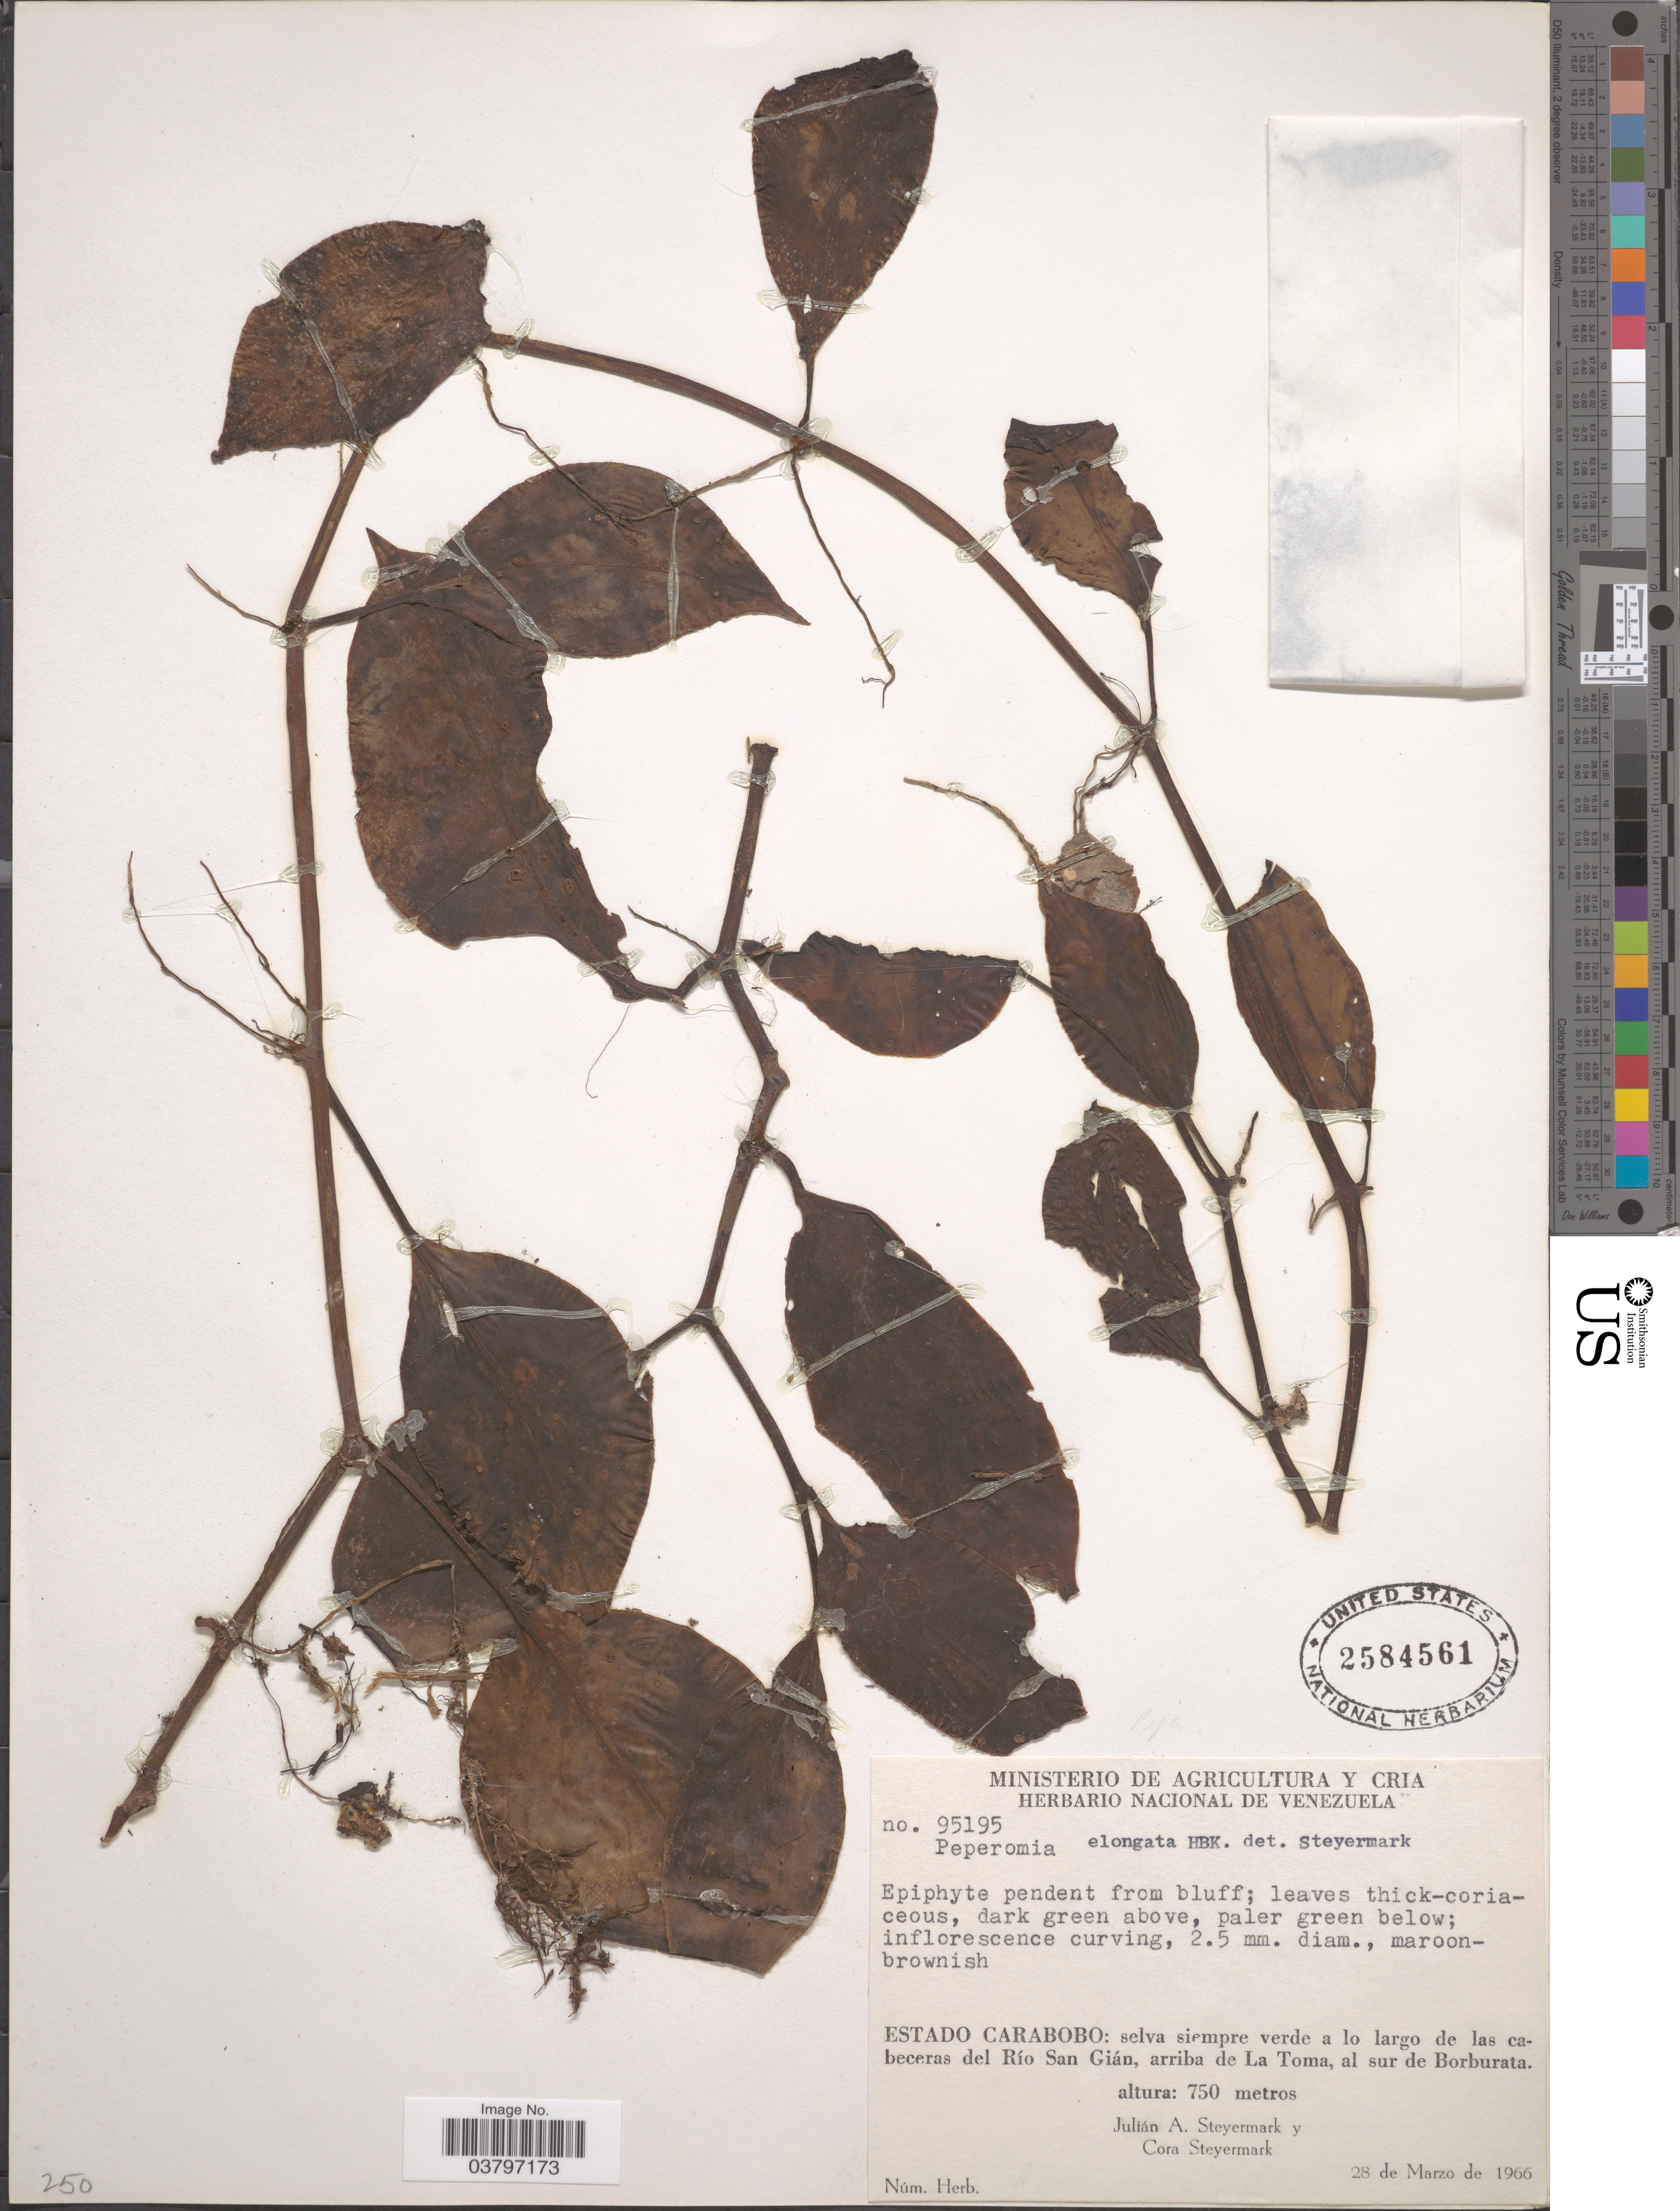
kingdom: Plantae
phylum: Tracheophyta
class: Magnoliopsida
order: Piperales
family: Piperaceae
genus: Peperomia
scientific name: Peperomia elongata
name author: Kunth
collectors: J. Steyermark & C. Steyermark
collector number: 95195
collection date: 1966-03-28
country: Venezuela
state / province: Carabobo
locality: Selva siempre verde a lo largo de las cabeceras del Río San Gián, arriba de La Toma, al sur de Borburata.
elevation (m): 750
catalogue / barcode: US 2584561